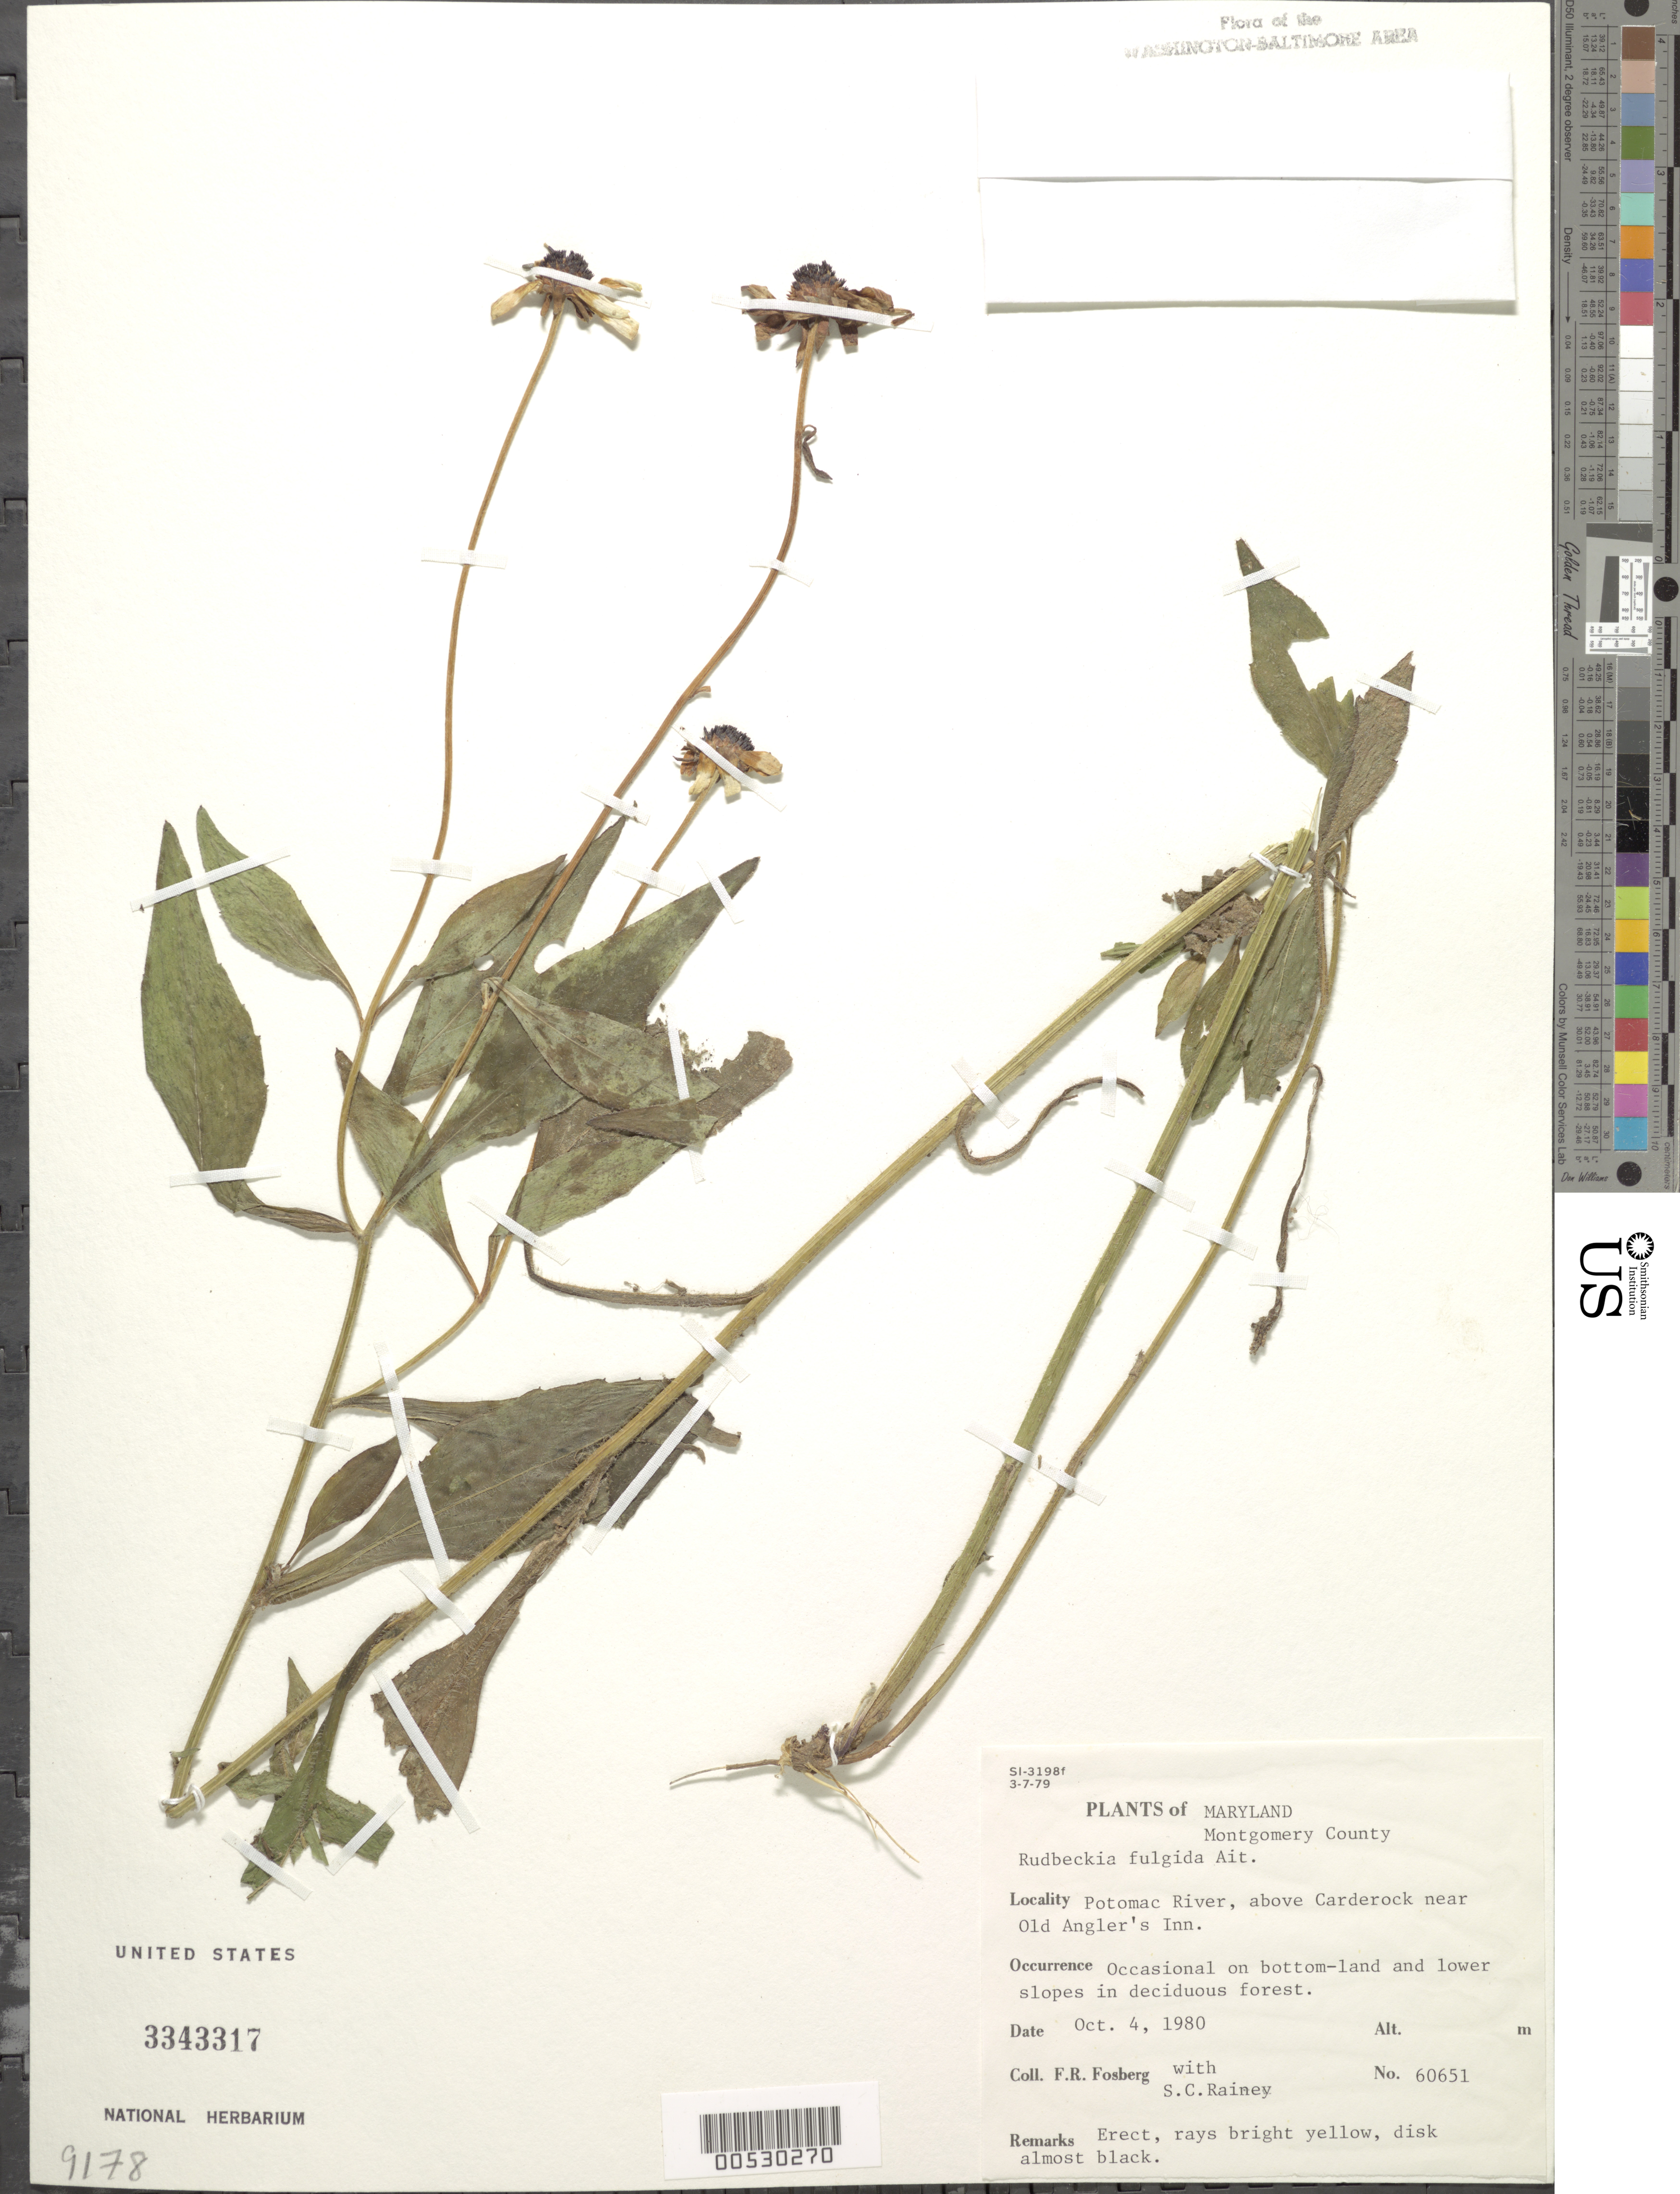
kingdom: Plantae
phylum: Tracheophyta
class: Magnoliopsida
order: Asterales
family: Asteraceae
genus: Rudbeckia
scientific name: Rudbeckia fulgida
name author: Aiton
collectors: F. R. Fosberg & S. C. Rainey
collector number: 60651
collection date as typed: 04 Oct 1980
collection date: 1980-10-04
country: United States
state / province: Maryland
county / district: Montgomery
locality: Potomac River, above Carderock near Old Angler's Inn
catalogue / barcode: US 3343317